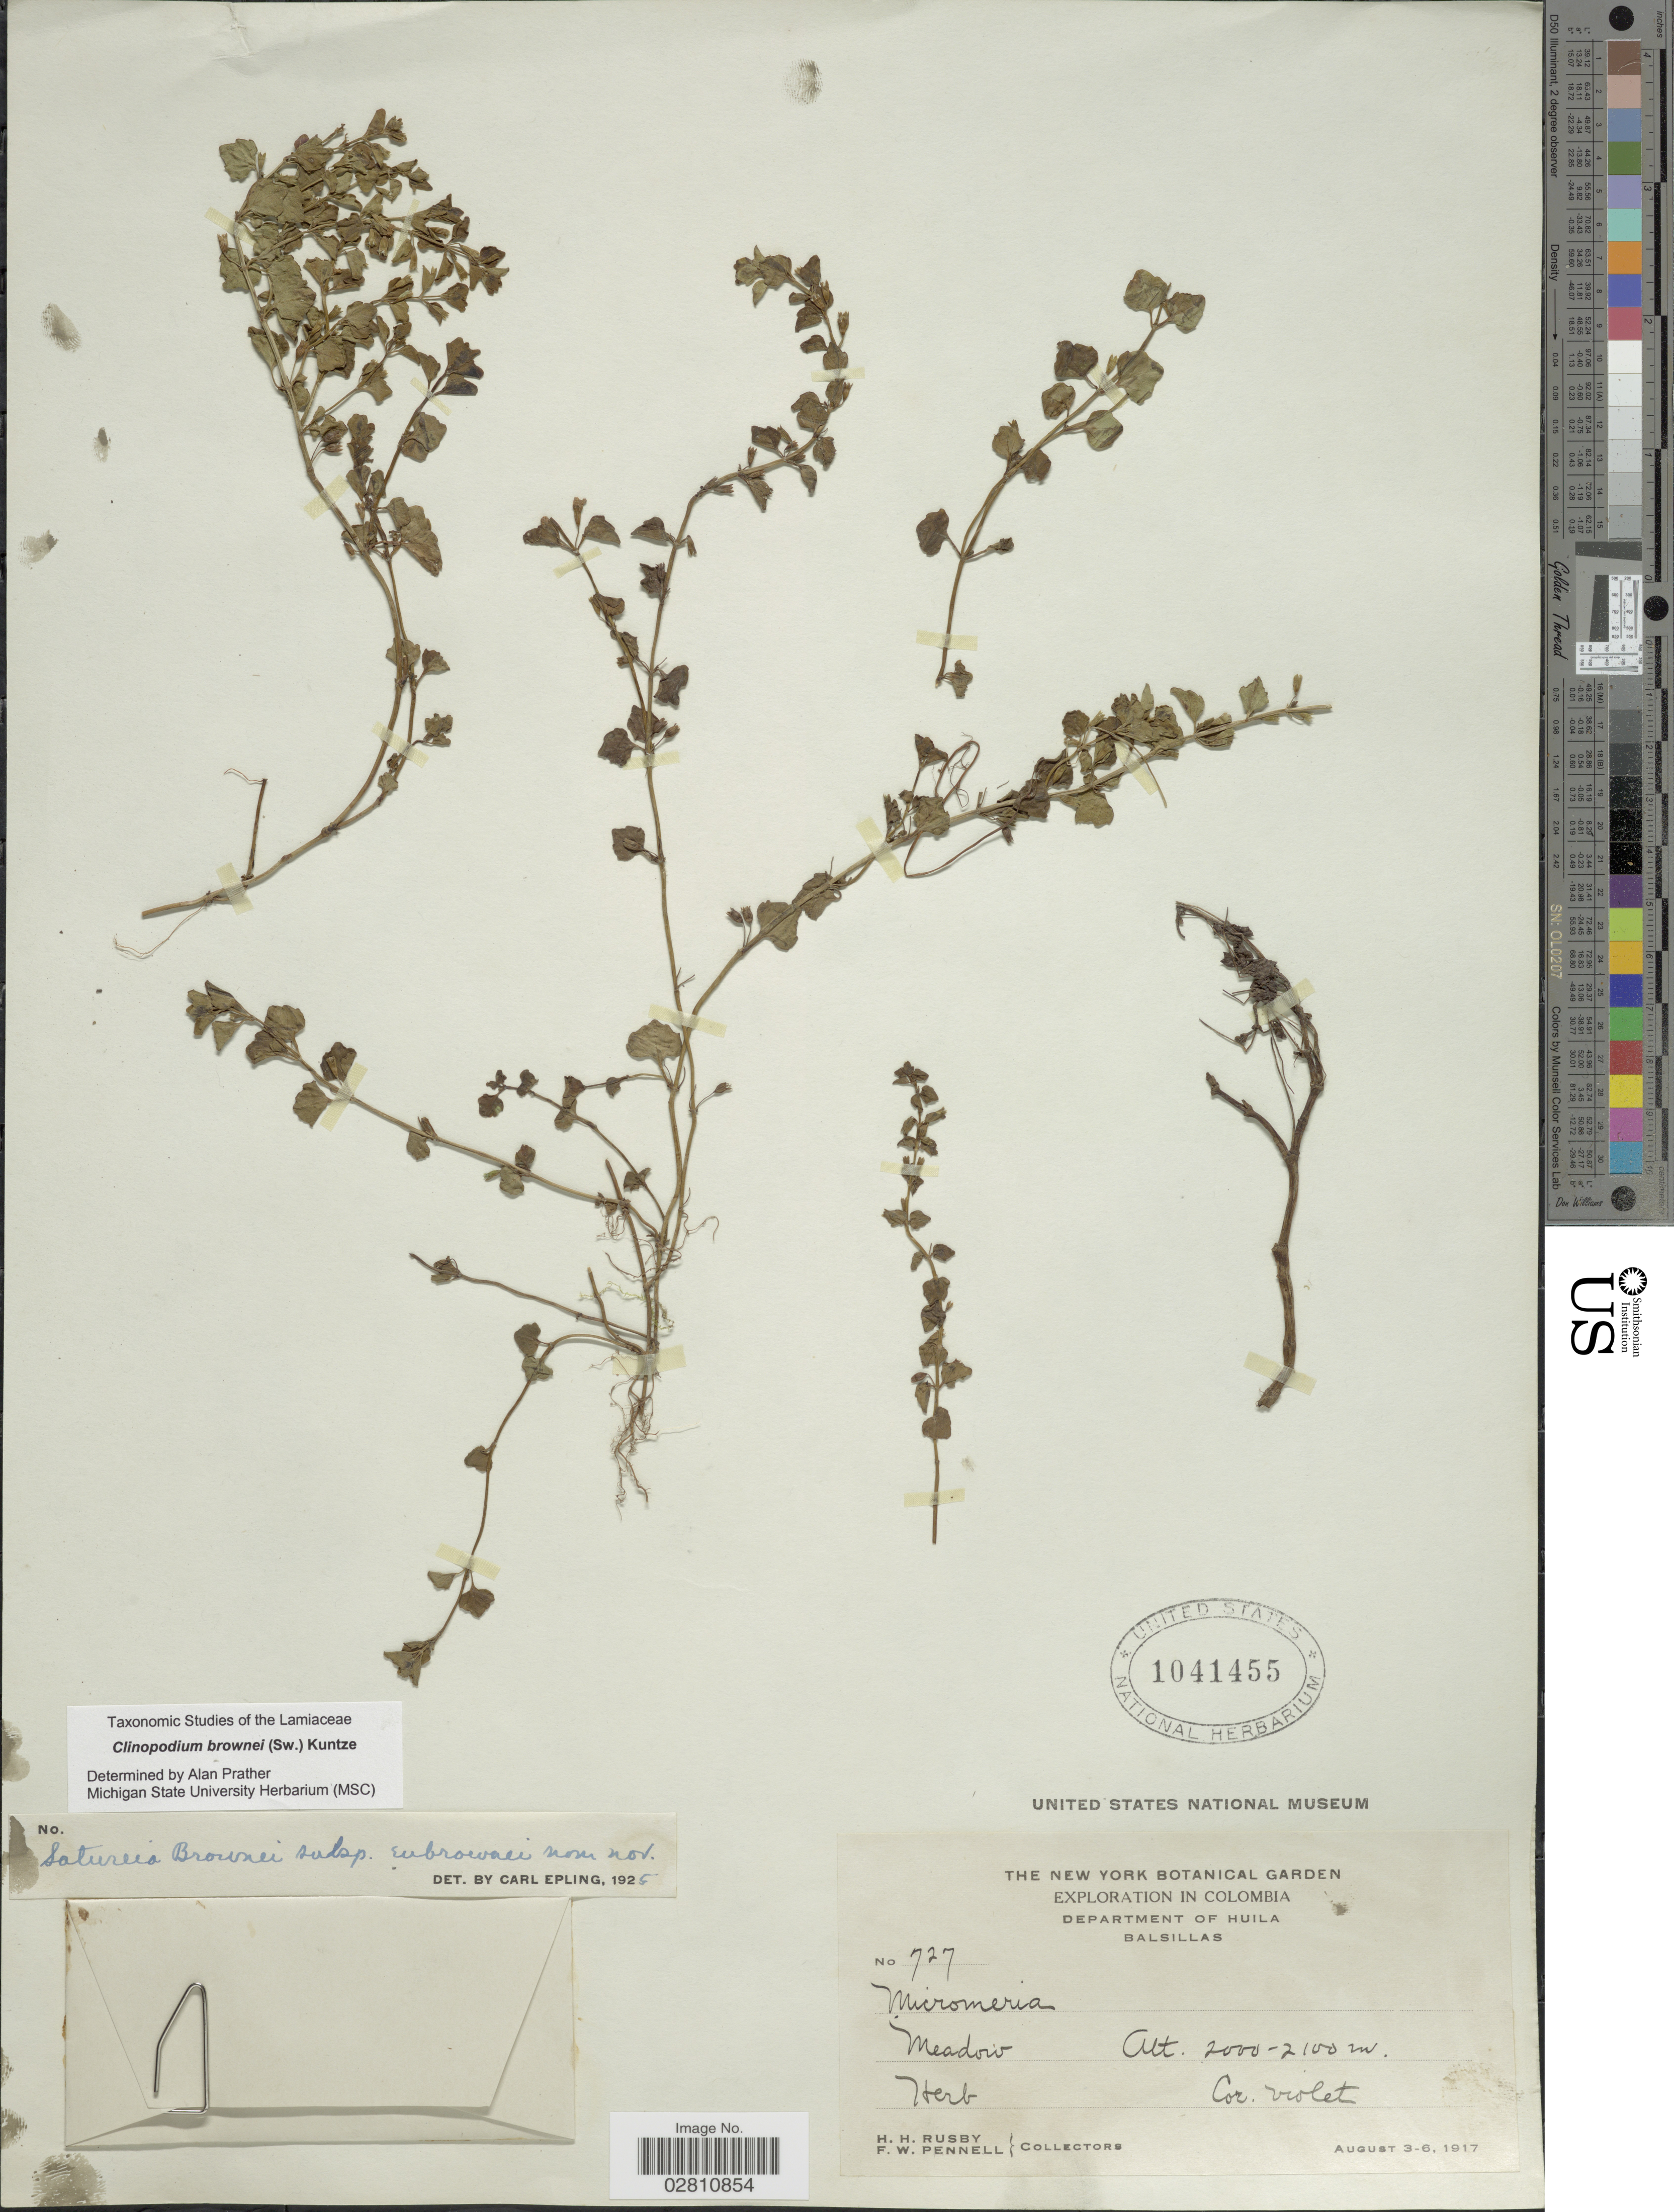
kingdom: Plantae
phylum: Tracheophyta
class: Magnoliopsida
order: Lamiales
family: Lamiaceae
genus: Clinopodium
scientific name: Clinopodium brownei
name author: (Sw.) Kuntze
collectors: H. H. Rusby & F. W. Pennell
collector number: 727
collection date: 1917-08-03/1917-08-06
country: Colombia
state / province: Huila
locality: Department of Huila, Balsillas.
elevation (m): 2000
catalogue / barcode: US 1041455